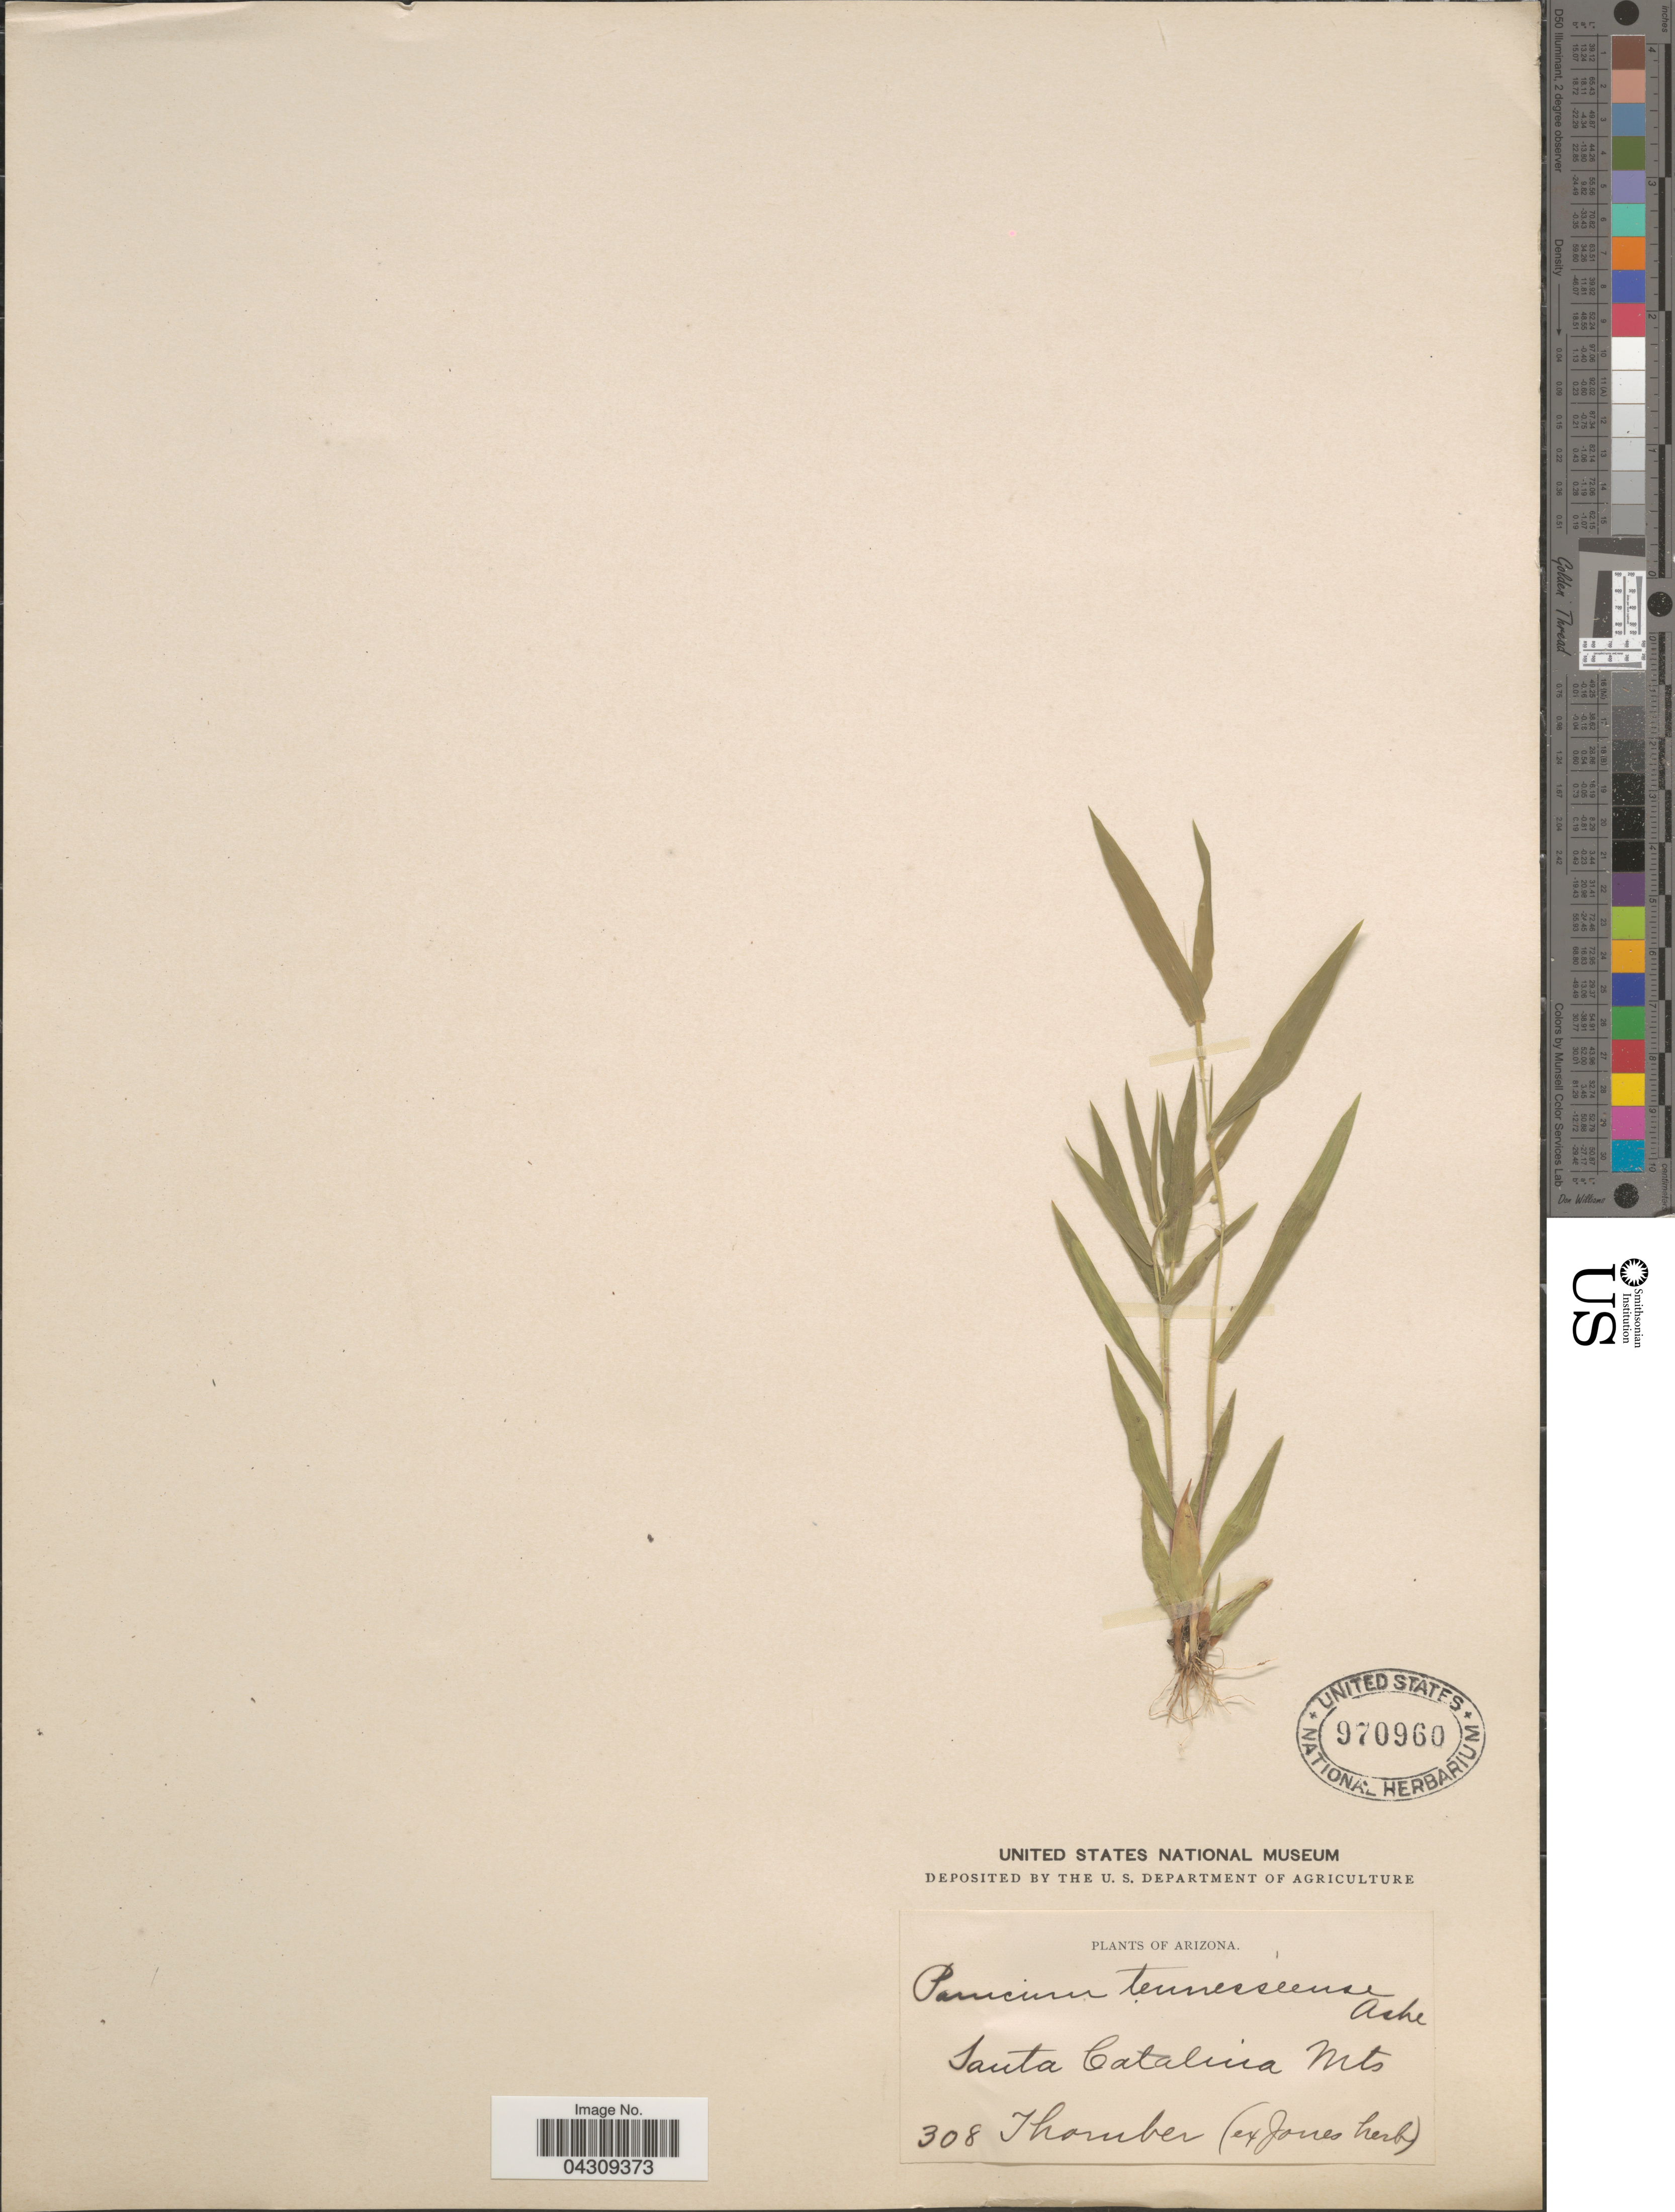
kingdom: Plantae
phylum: Tracheophyta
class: Liliopsida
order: Poales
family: Poaceae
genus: Dichanthelium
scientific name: Dichanthelium acuminatum var. acuminatum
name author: (Sw.) Gould & C.A. Clark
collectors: -. Thornber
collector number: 308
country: United States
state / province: Arizona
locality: Santa Catalina Mts.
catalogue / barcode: US 970960